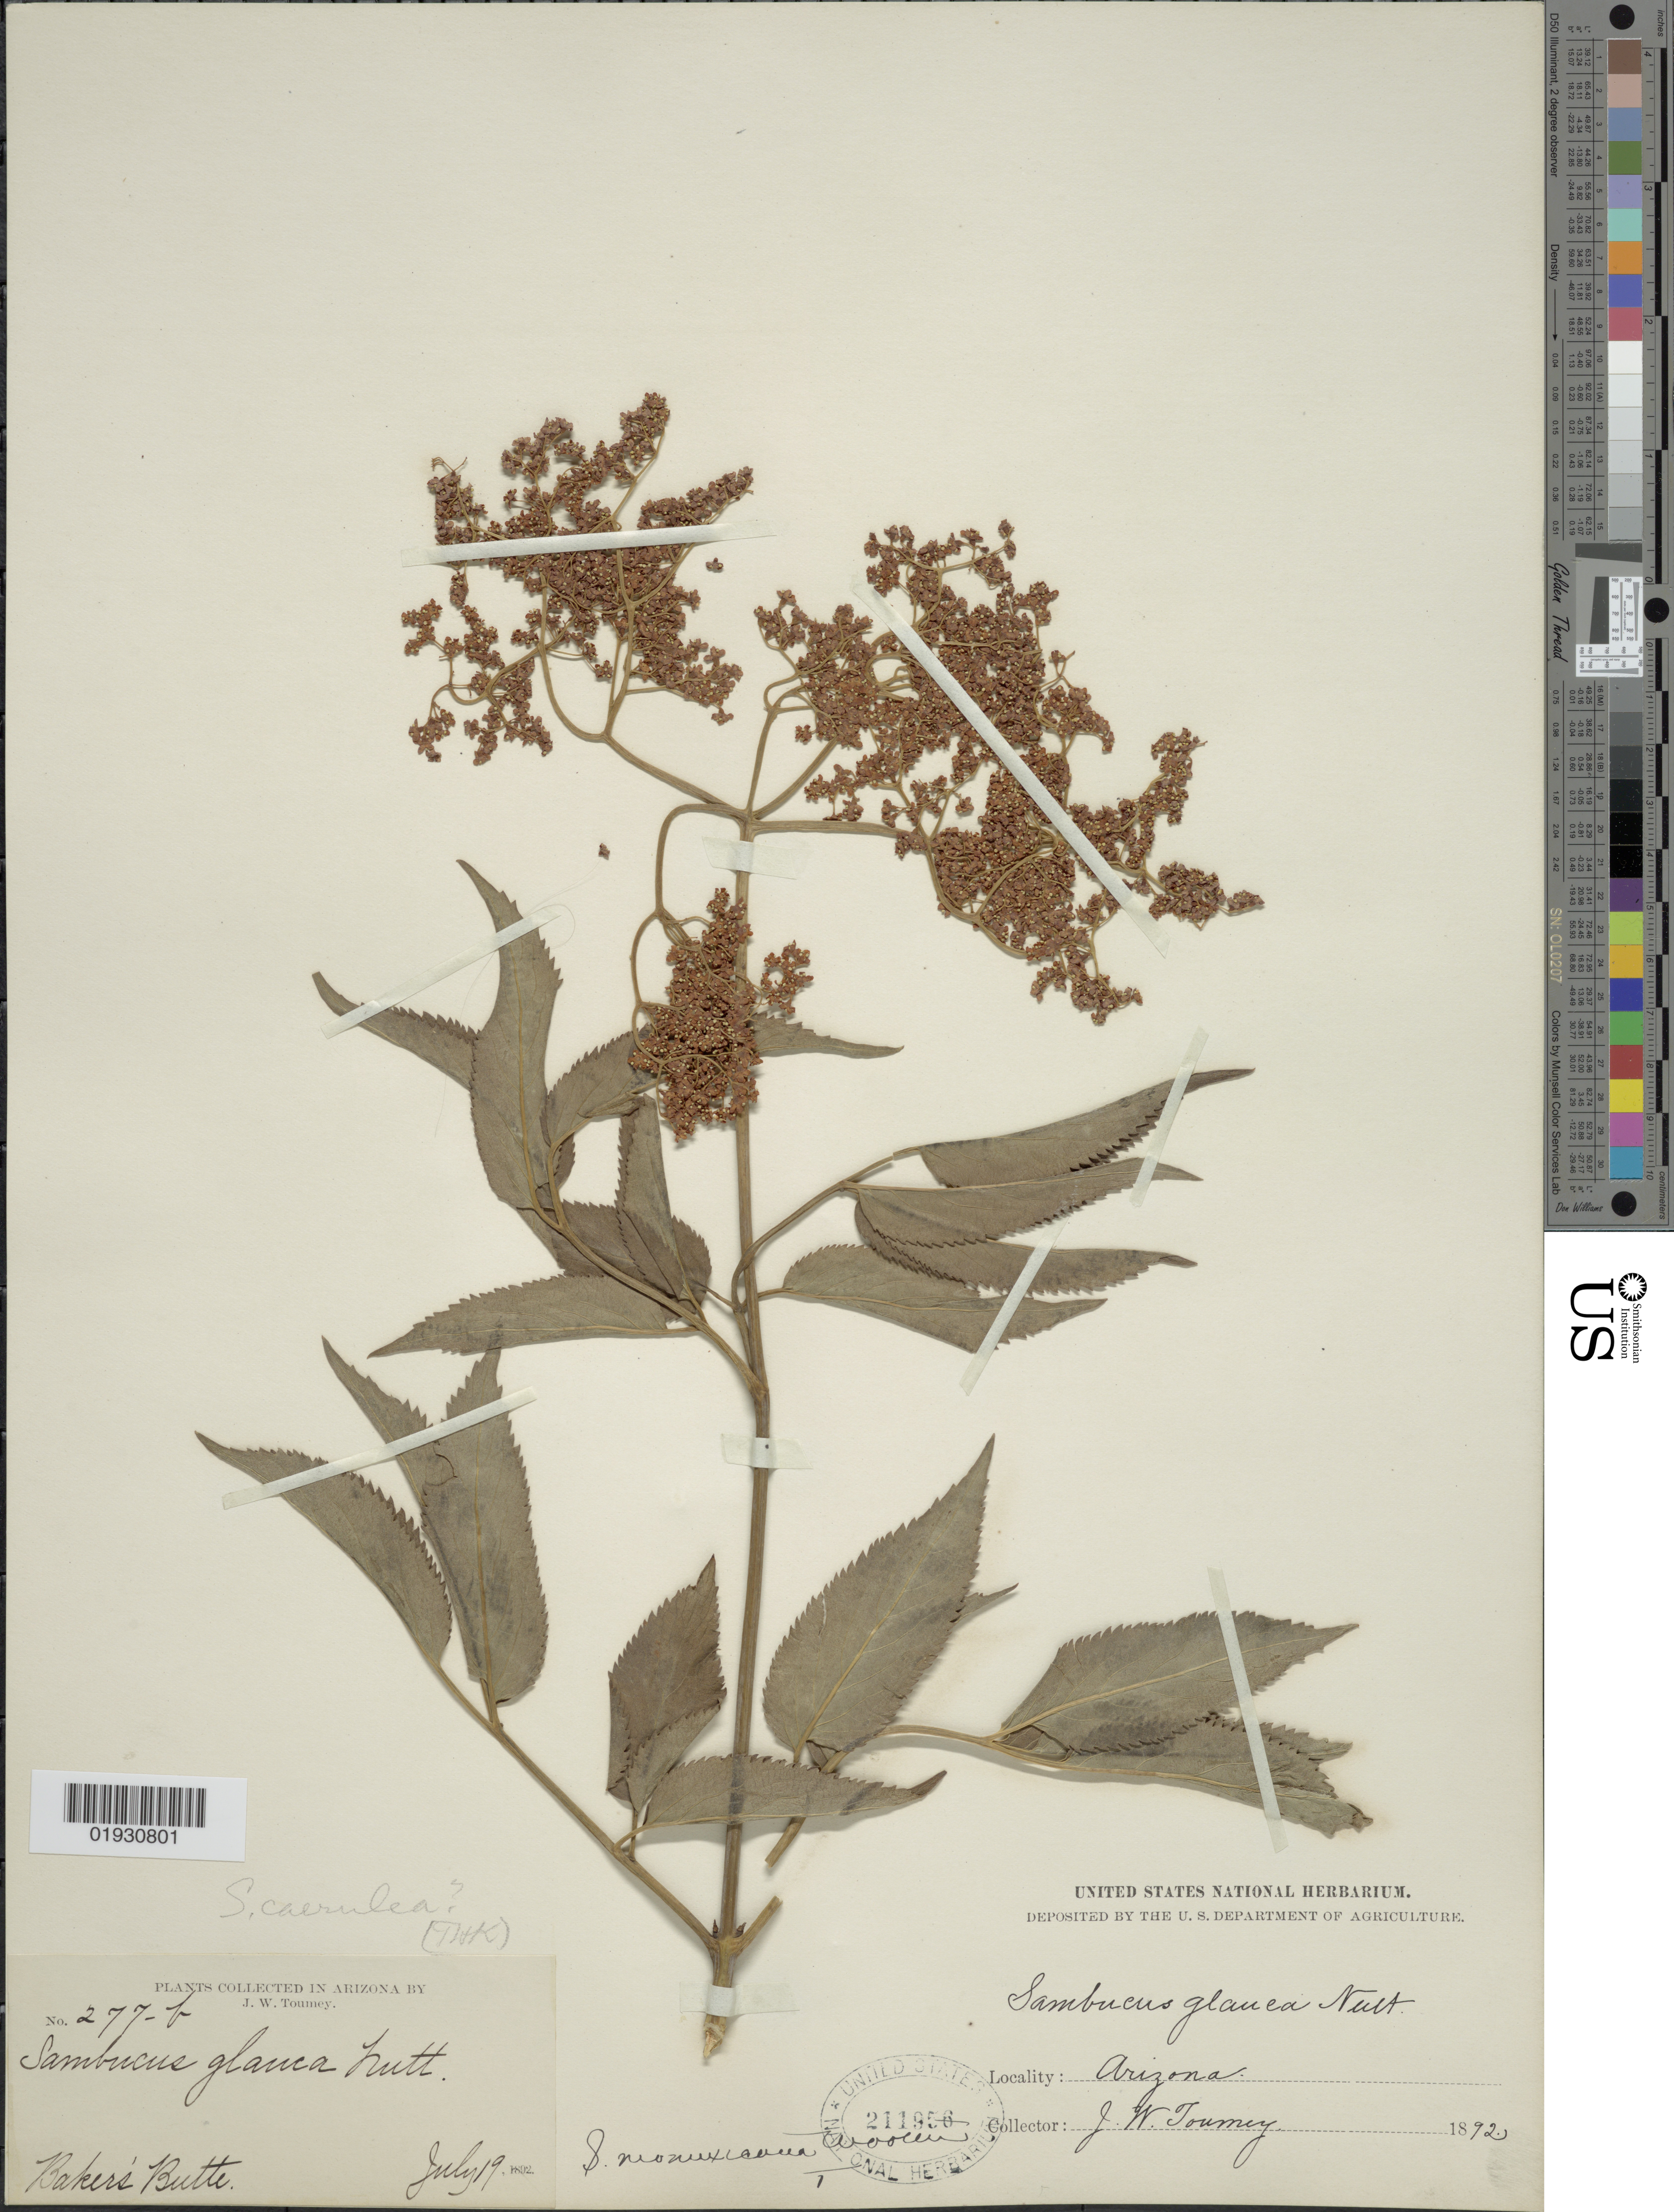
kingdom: Plantae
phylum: Tracheophyta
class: Magnoliopsida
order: Dipsacales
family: Viburnaceae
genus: Sambucus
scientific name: Sambucus cerulea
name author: Raf.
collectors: J. W. Toumey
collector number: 277b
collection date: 1892-07-19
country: United States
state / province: Arizona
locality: Baker's Butte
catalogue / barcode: US 211956